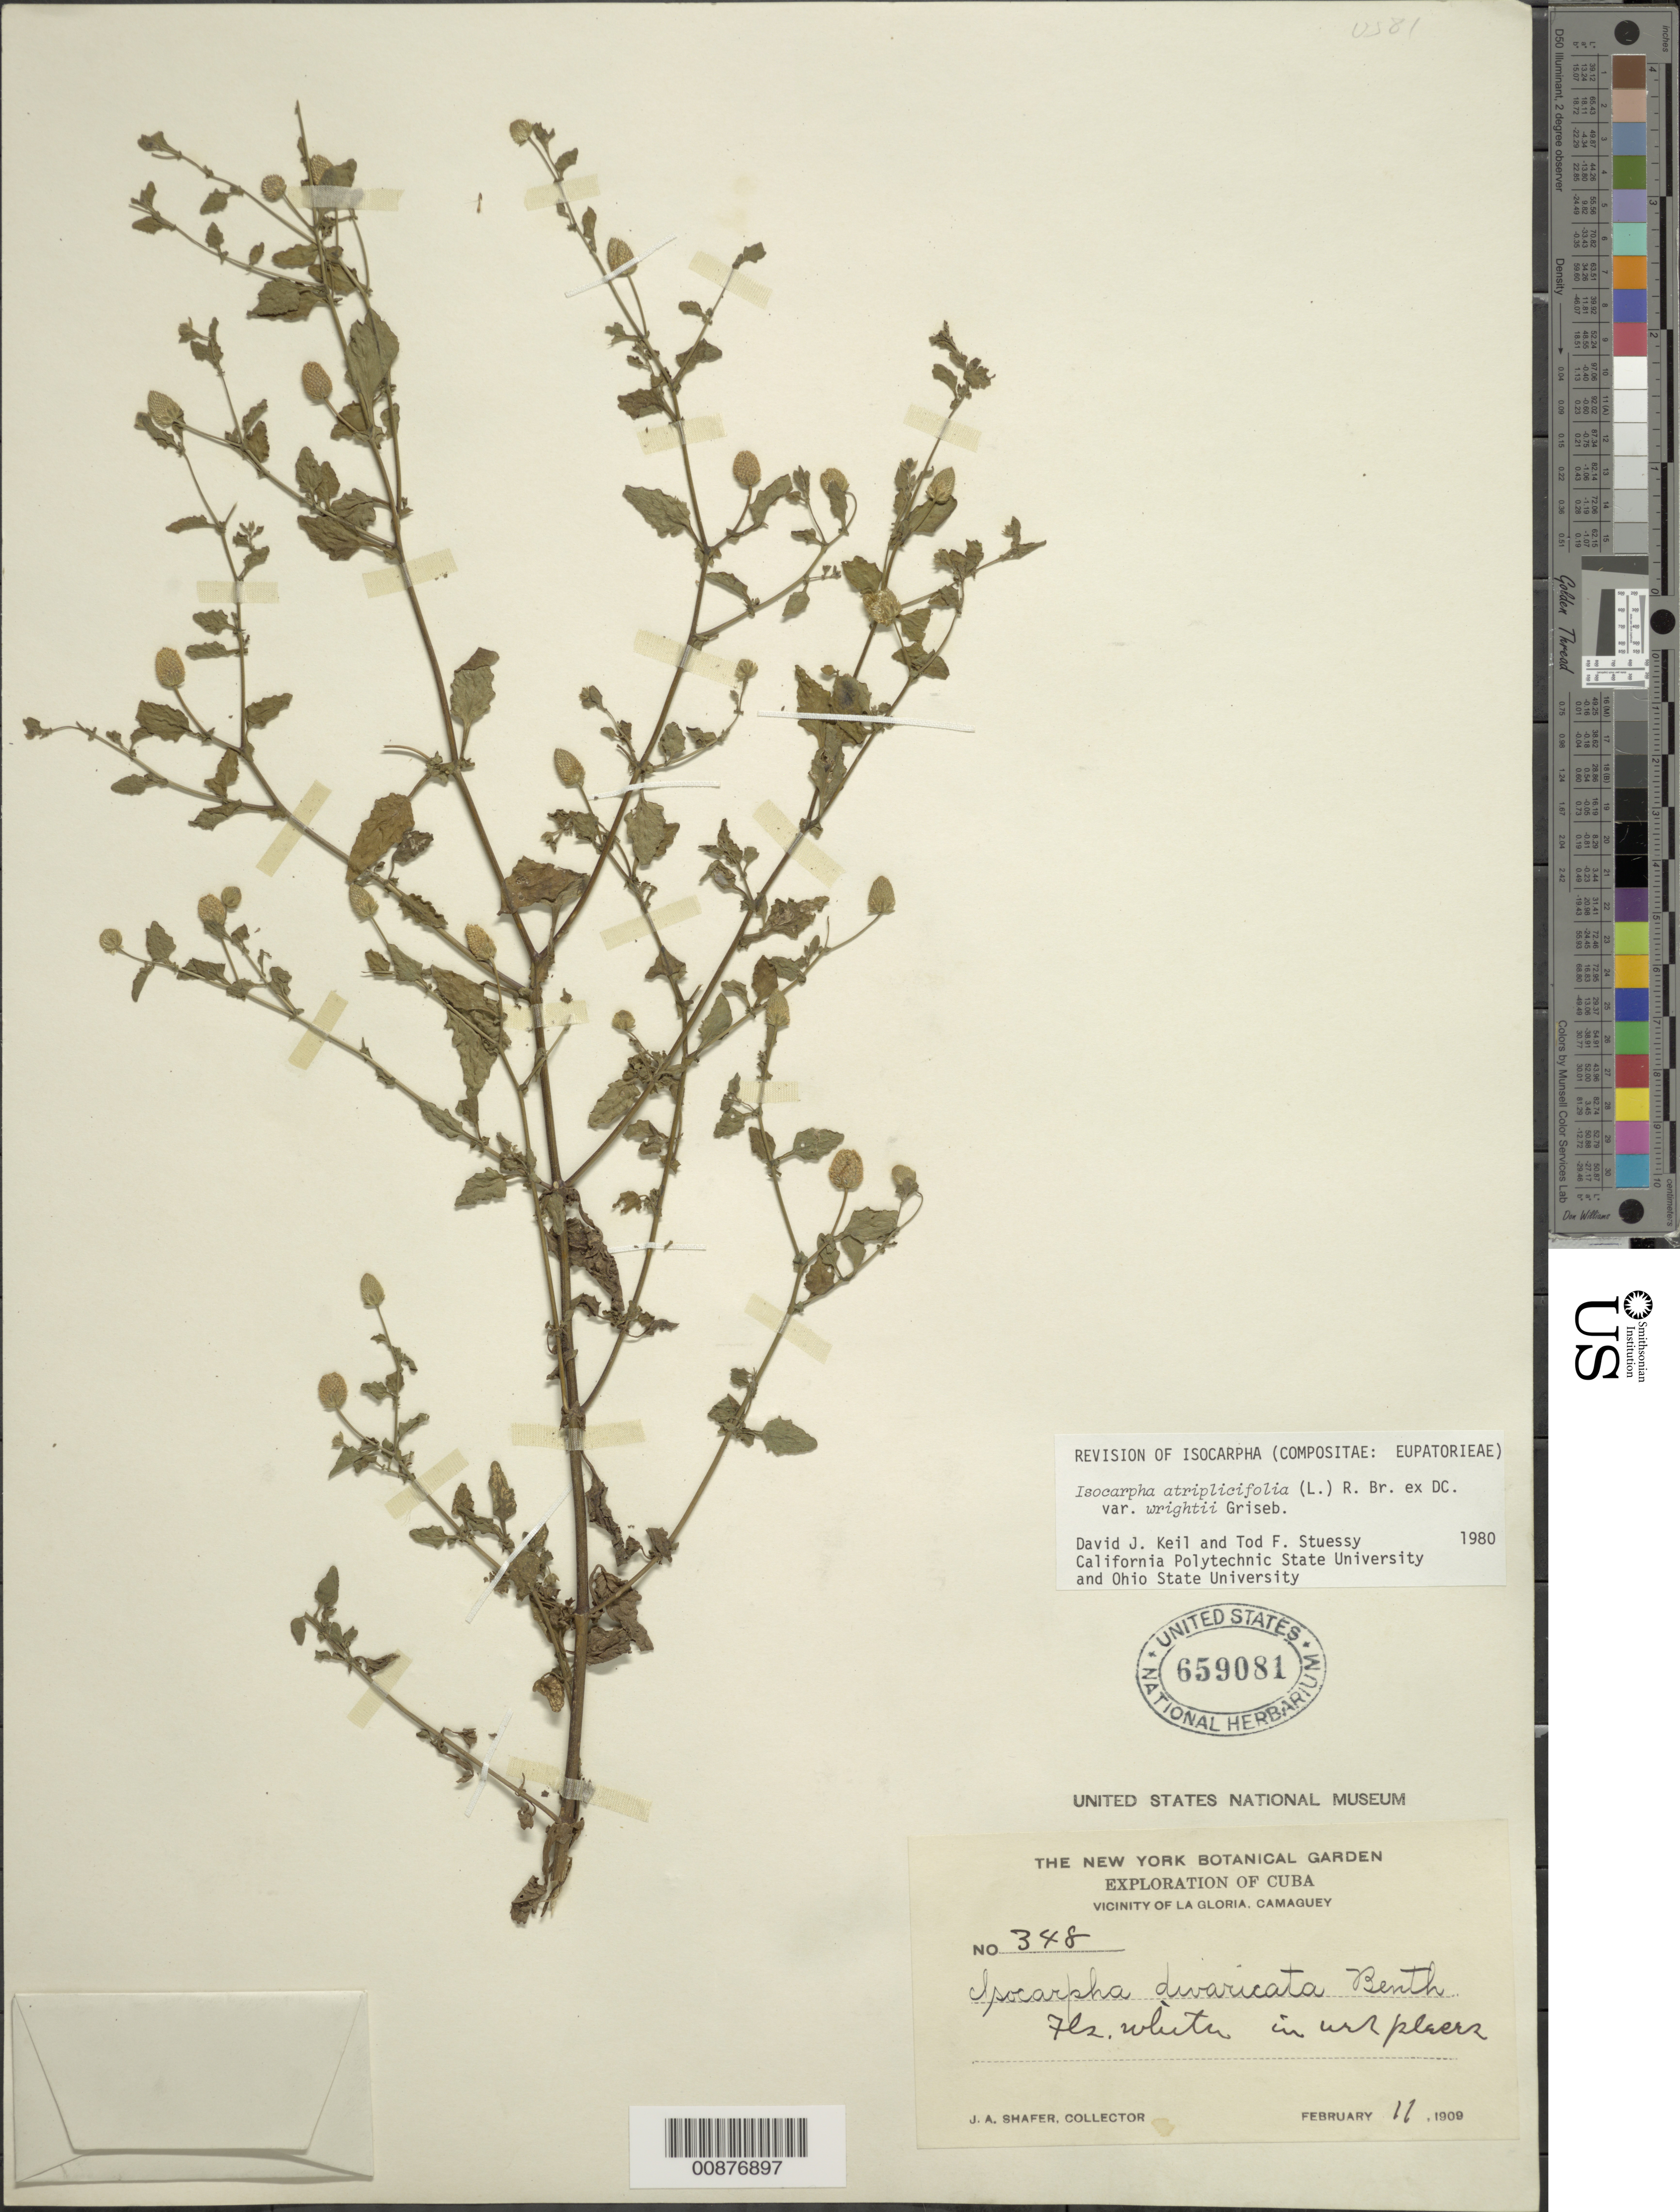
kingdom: Plantae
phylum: Tracheophyta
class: Magnoliopsida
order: Asterales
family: Asteraceae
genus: Isocarpha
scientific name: Isocarpha cubana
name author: S.F. Blake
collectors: J. A. Shafer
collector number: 348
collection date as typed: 11 Feb 1909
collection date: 1909-02-11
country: Cuba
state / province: Camaguey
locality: Vicinity of La Gloria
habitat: In wet places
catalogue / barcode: US 659081